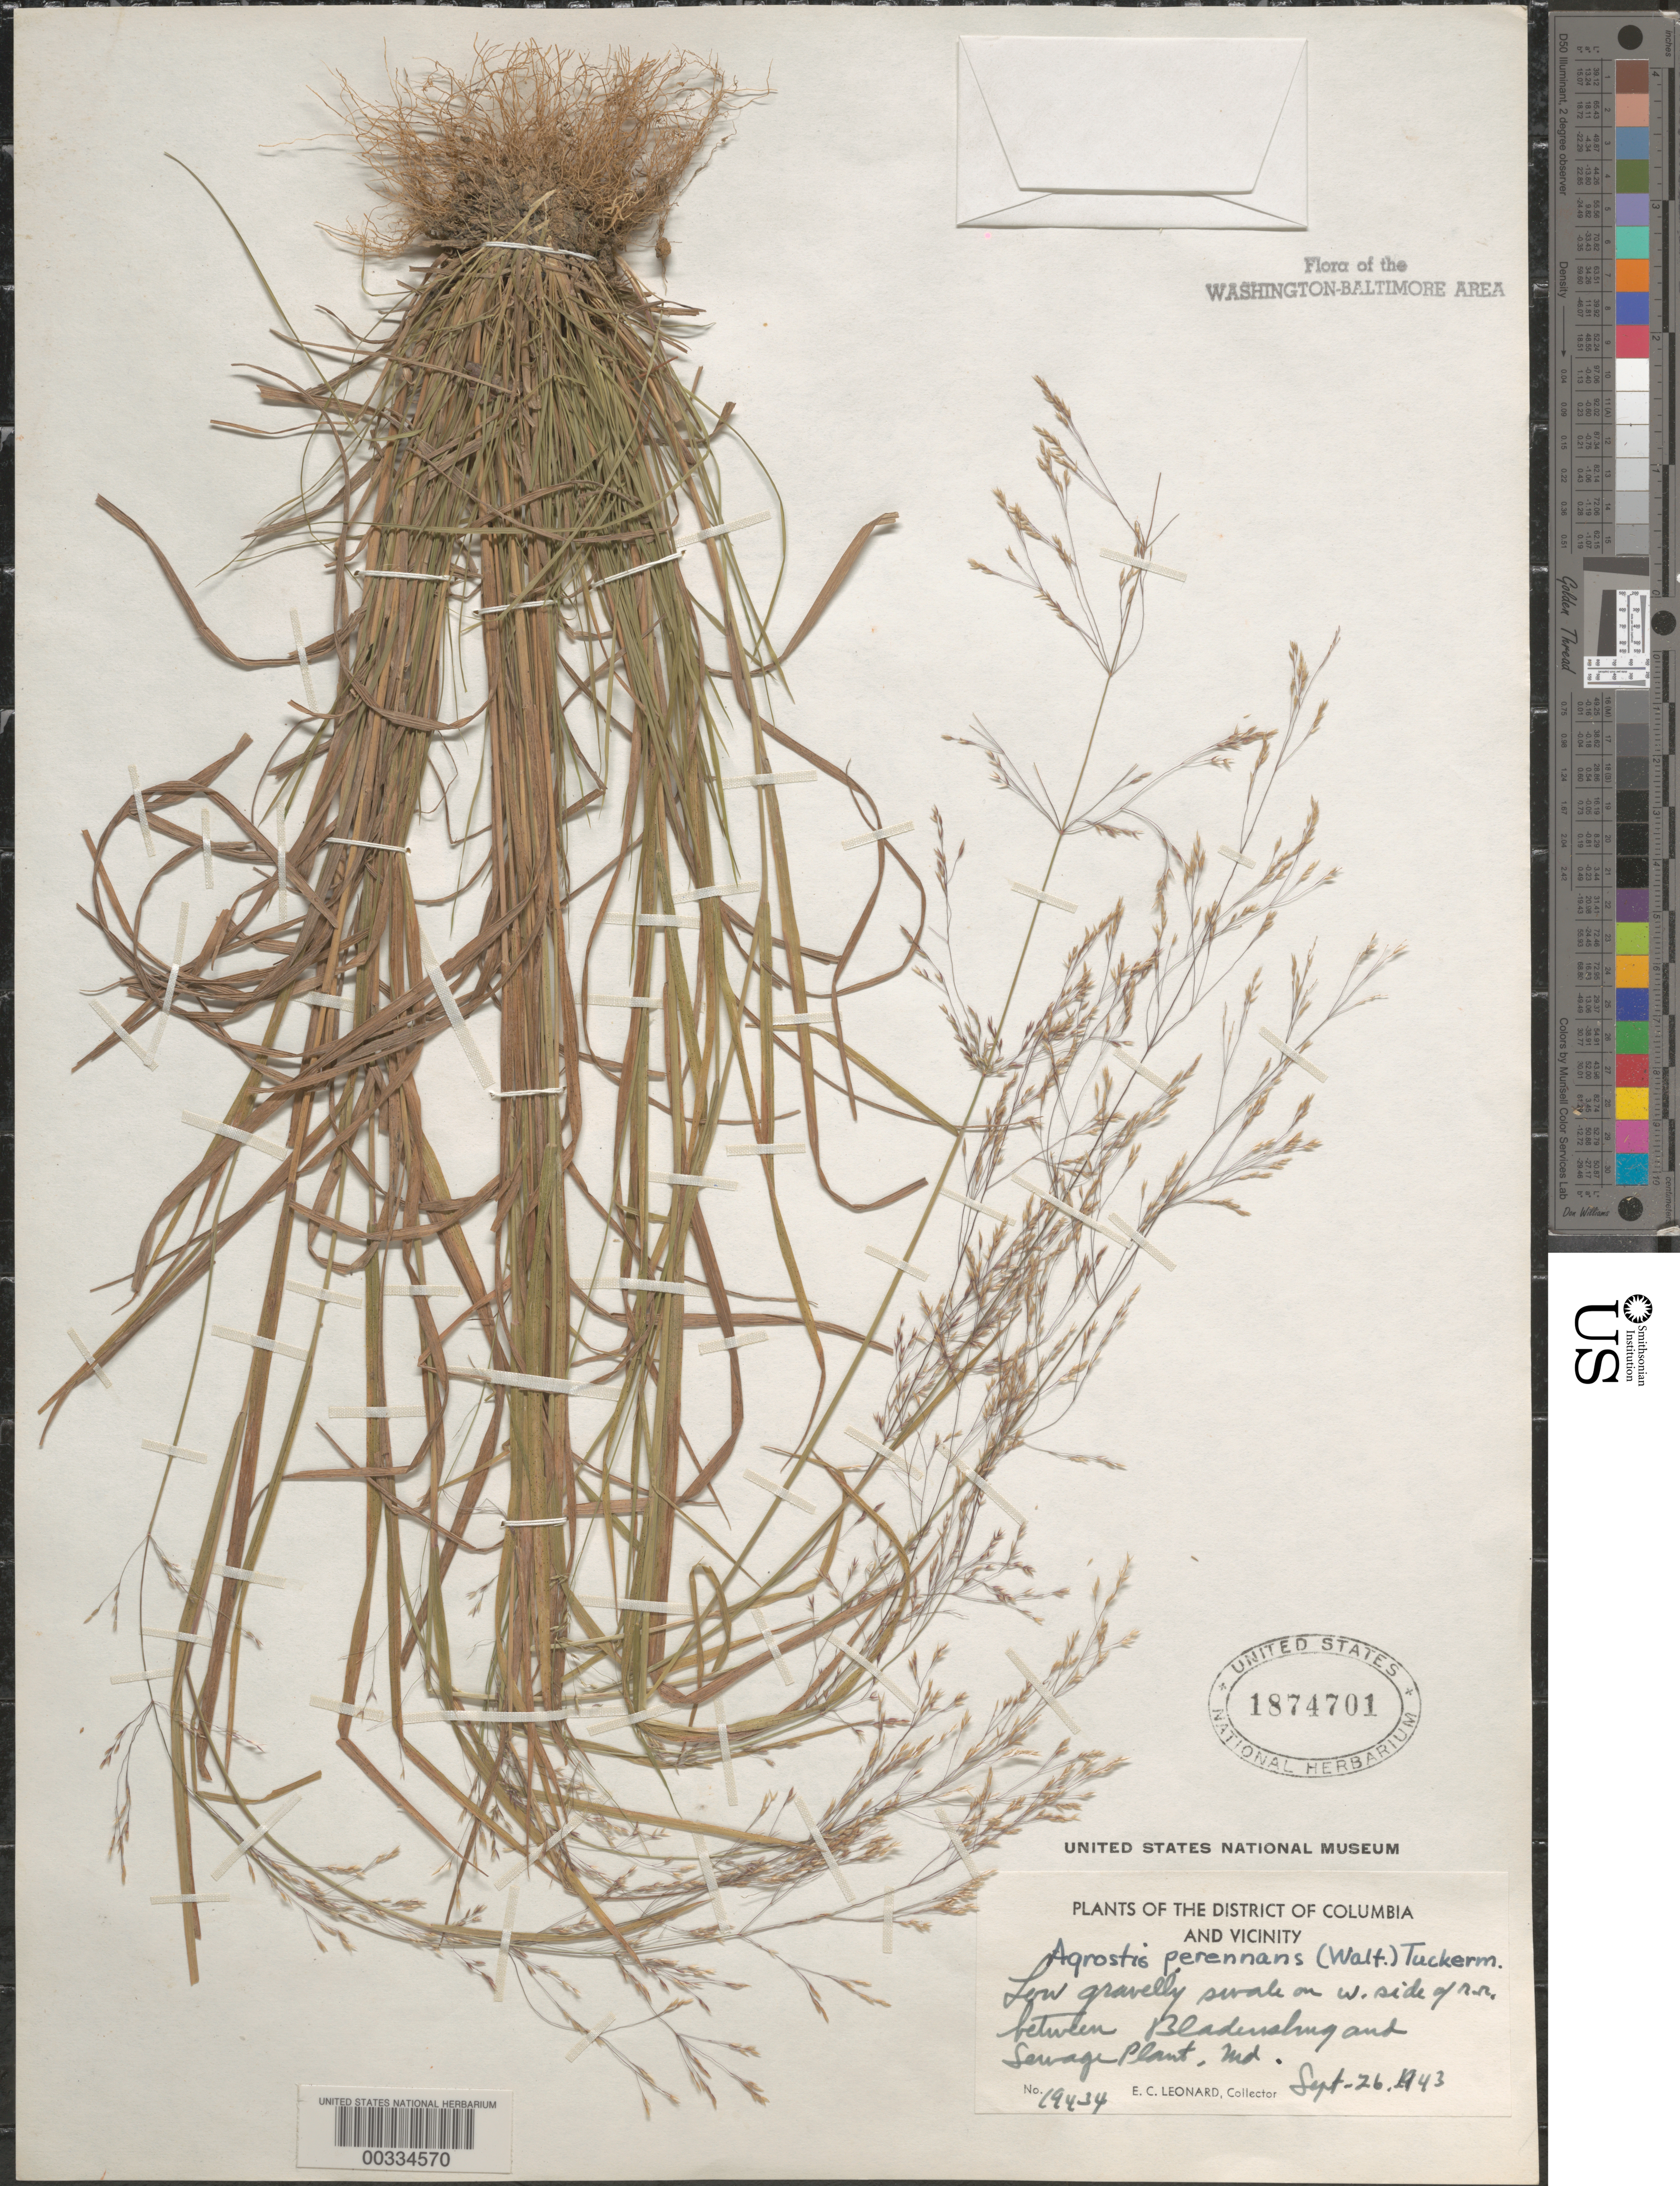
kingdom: Plantae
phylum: Tracheophyta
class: Liliopsida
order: Poales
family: Poaceae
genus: Agrostis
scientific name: Agrostis perennans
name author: (Walter) Tuck.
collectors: E. C. Leonard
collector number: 19434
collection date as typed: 26 Sep 1943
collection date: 1943-09-26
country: United States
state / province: Maryland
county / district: Prince George's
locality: Between Bladensburg and Sewage Plant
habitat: Low gravelly swale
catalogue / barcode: US 1874701